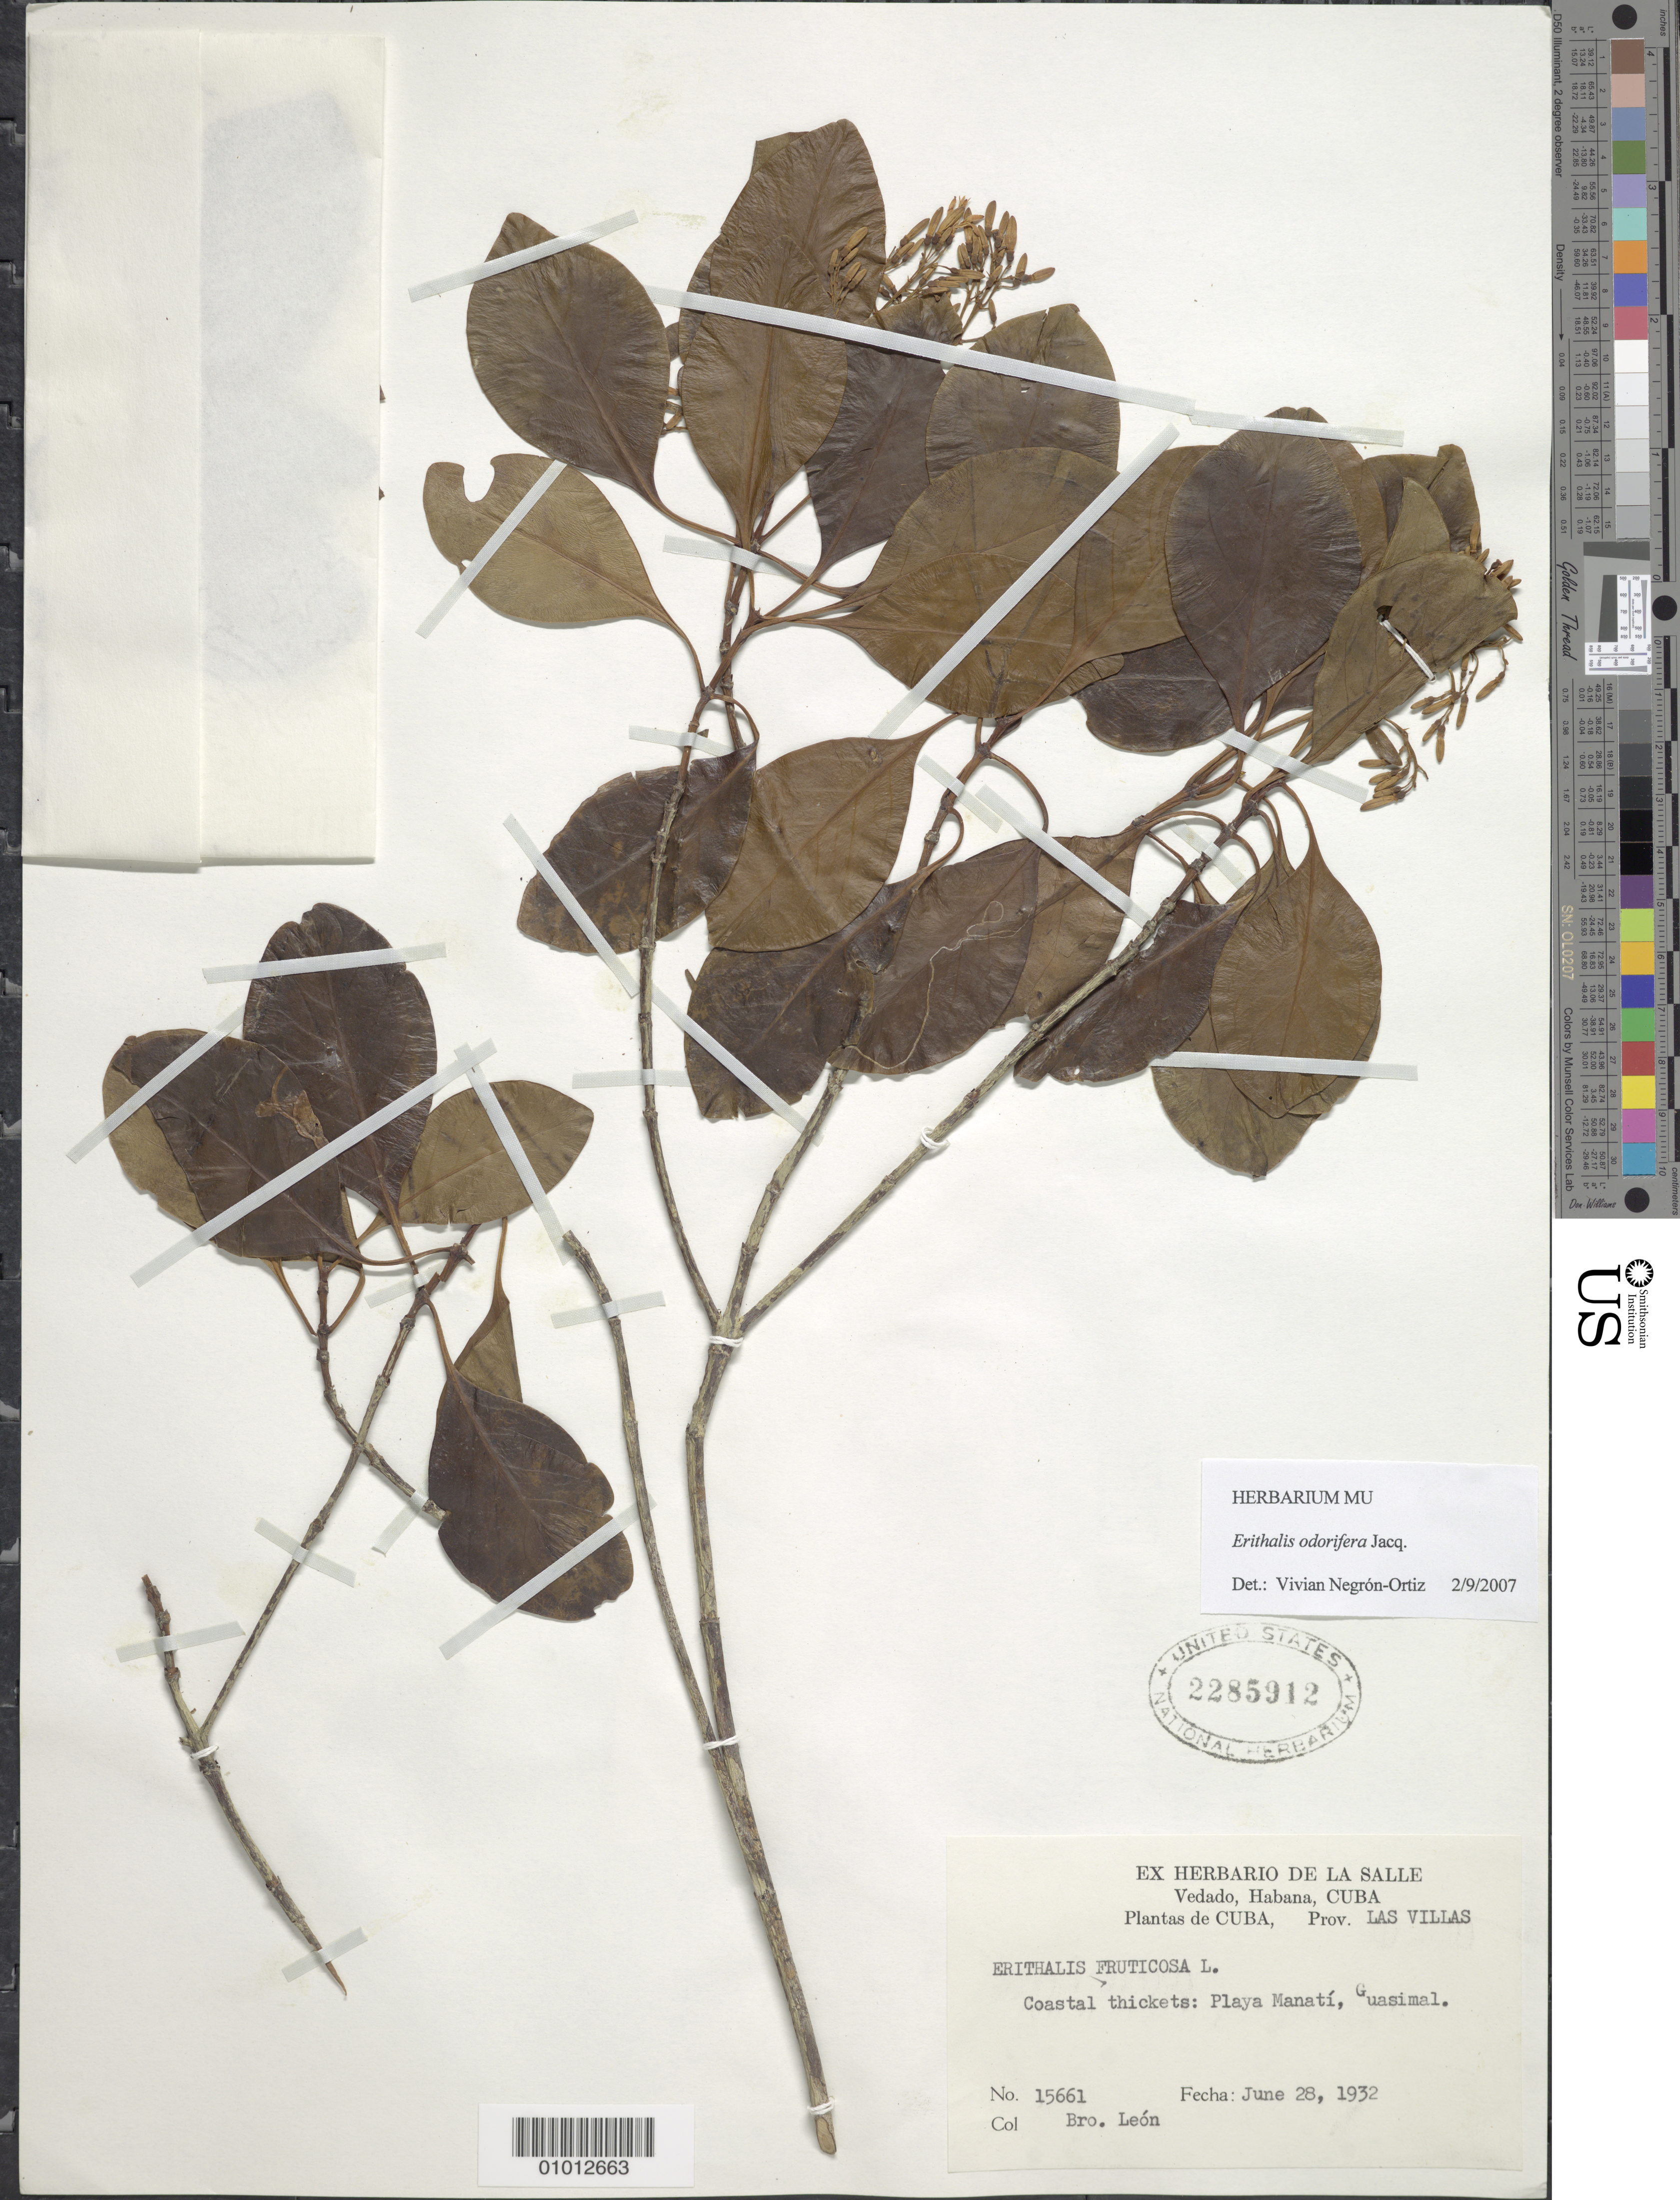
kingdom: Plantae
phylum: Tracheophyta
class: Magnoliopsida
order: Gentianales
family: Rubiaceae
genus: Erithalis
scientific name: Erithalis odorifera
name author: Jacq.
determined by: Negrón-Ortiz, V.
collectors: Bro. León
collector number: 15661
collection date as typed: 28 Jun 1932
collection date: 1932-06-28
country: Cuba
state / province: Las Villas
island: Cuba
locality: Playa Manatí, Guasimal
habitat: Coastal thickets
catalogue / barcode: US 2285912